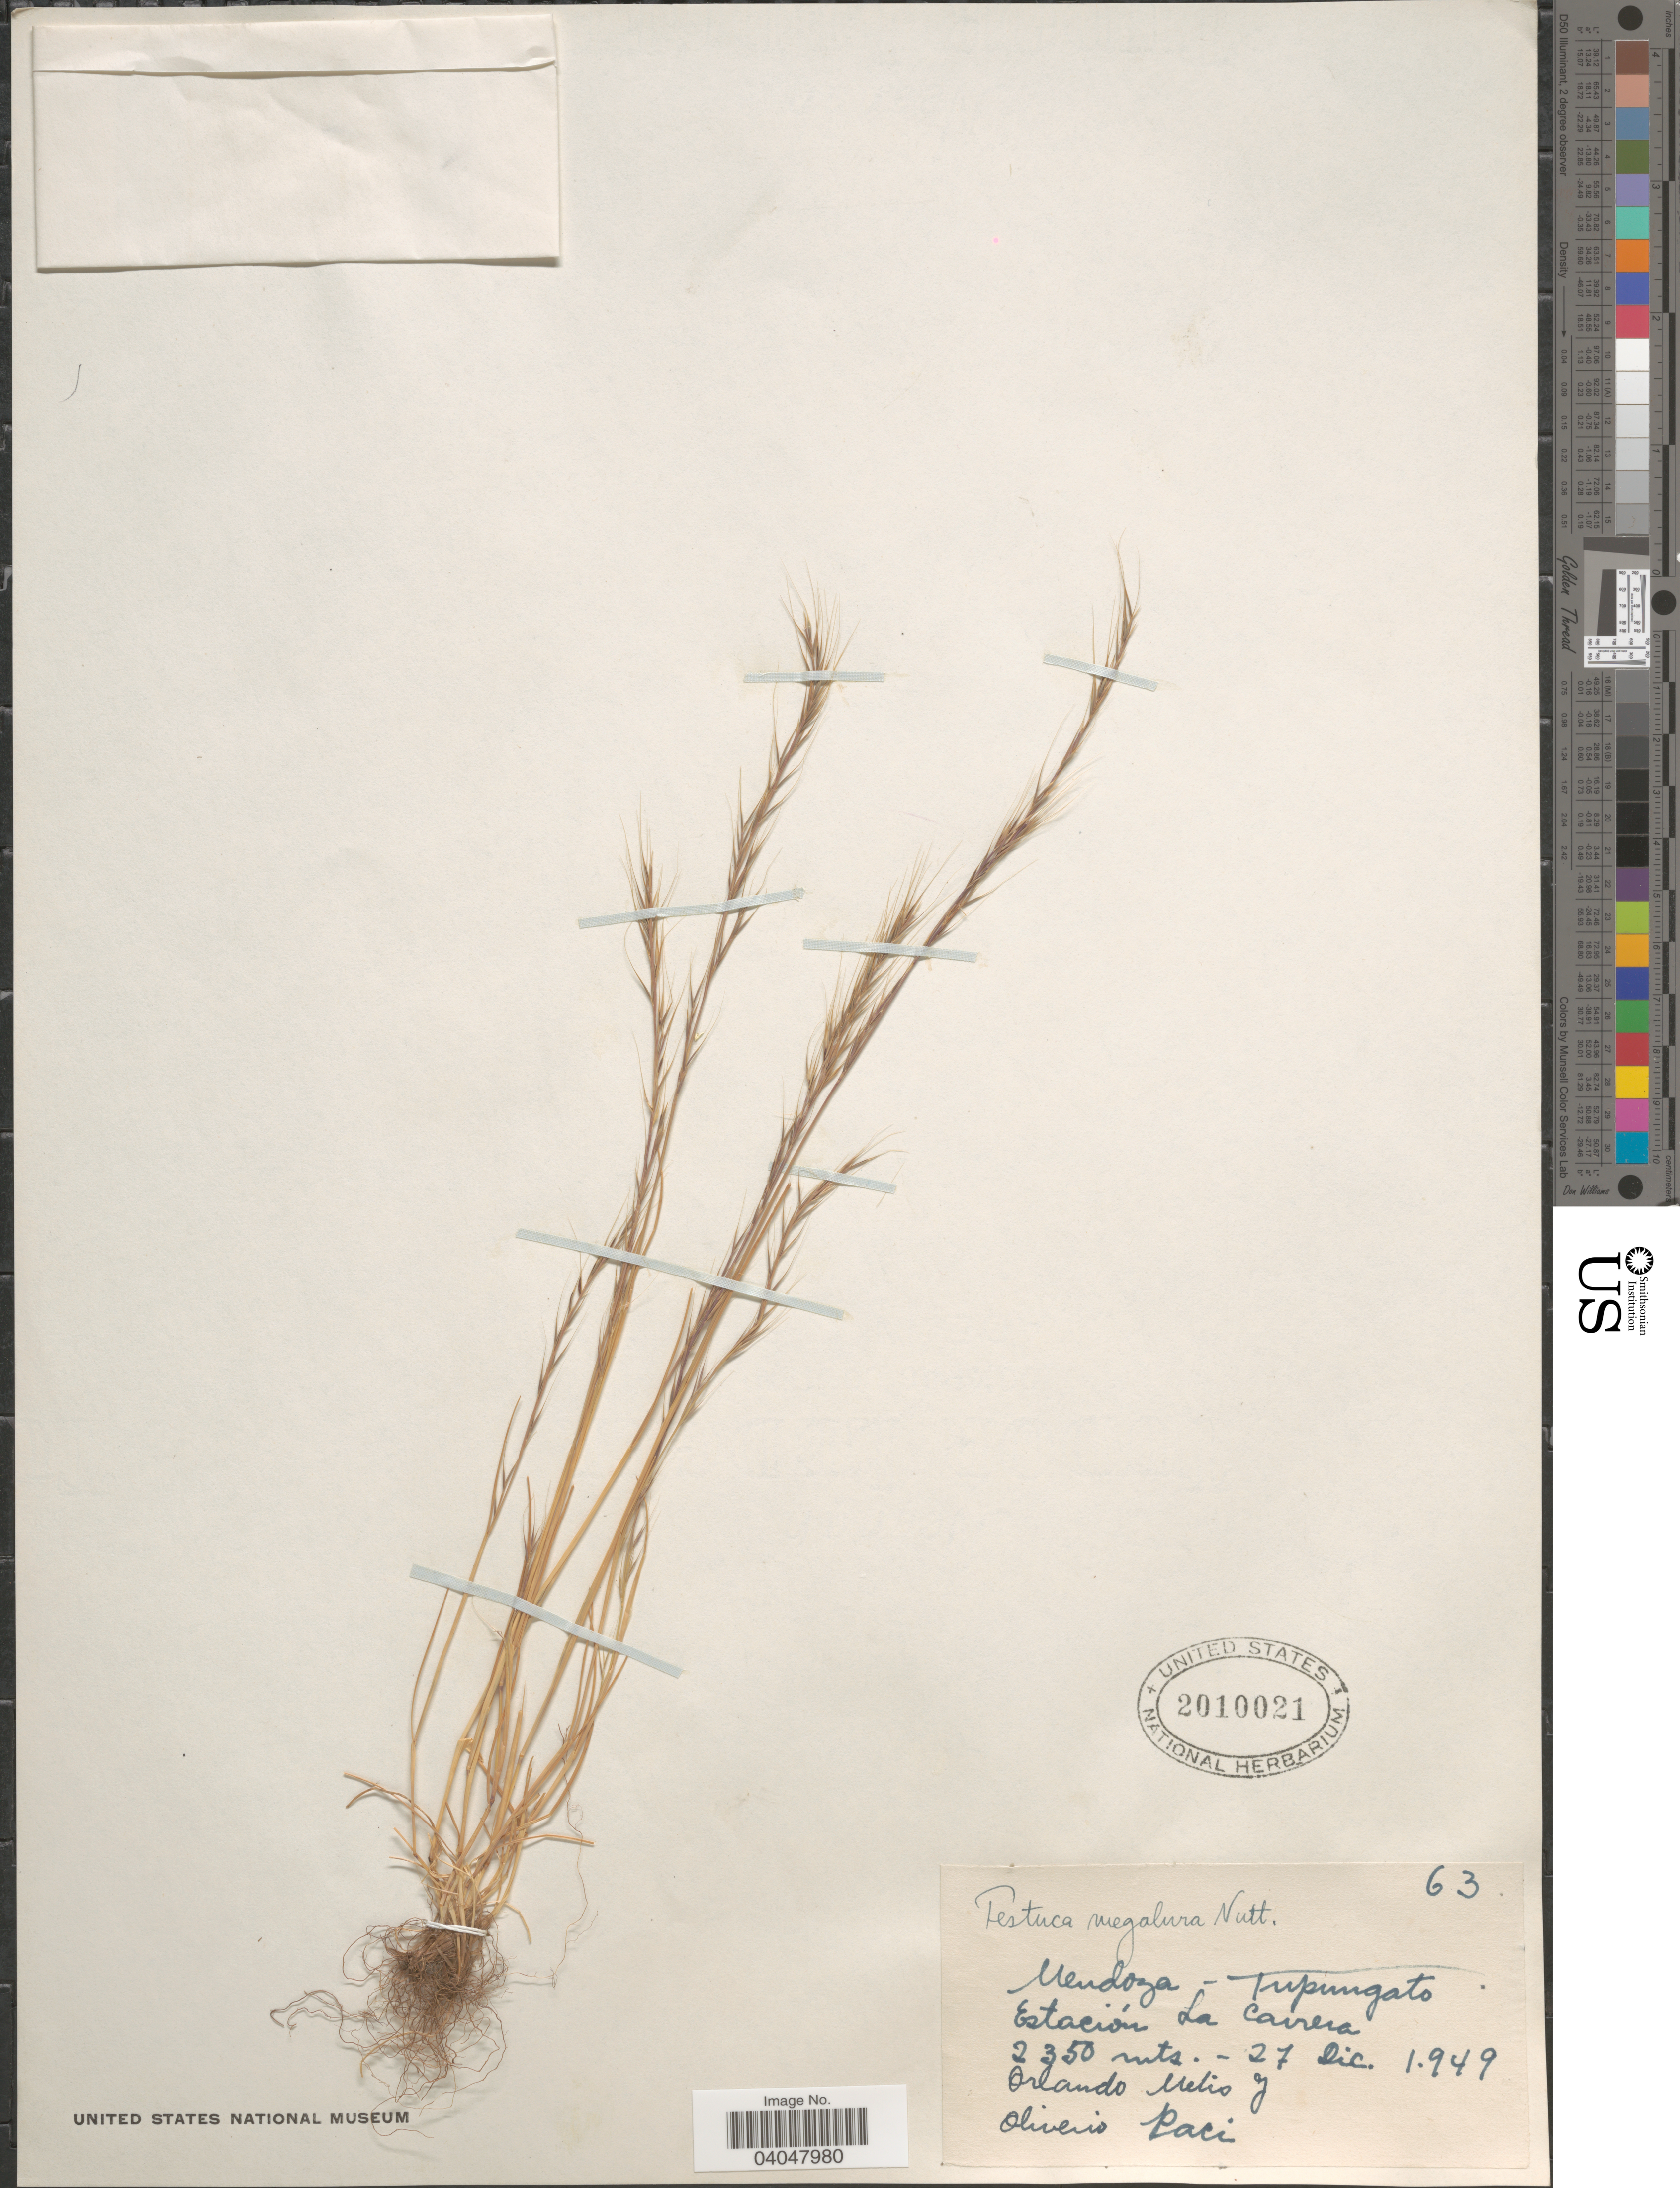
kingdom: Plantae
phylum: Tracheophyta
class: Liliopsida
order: Poales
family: Poaceae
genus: Festuca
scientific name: Festuca megalura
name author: Nutt.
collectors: O. Melis & O. Paci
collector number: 63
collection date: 1949-12-27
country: Argentina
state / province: Mendoza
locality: Tupungato. Estación La Carrera.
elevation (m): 2350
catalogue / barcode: US 2010021